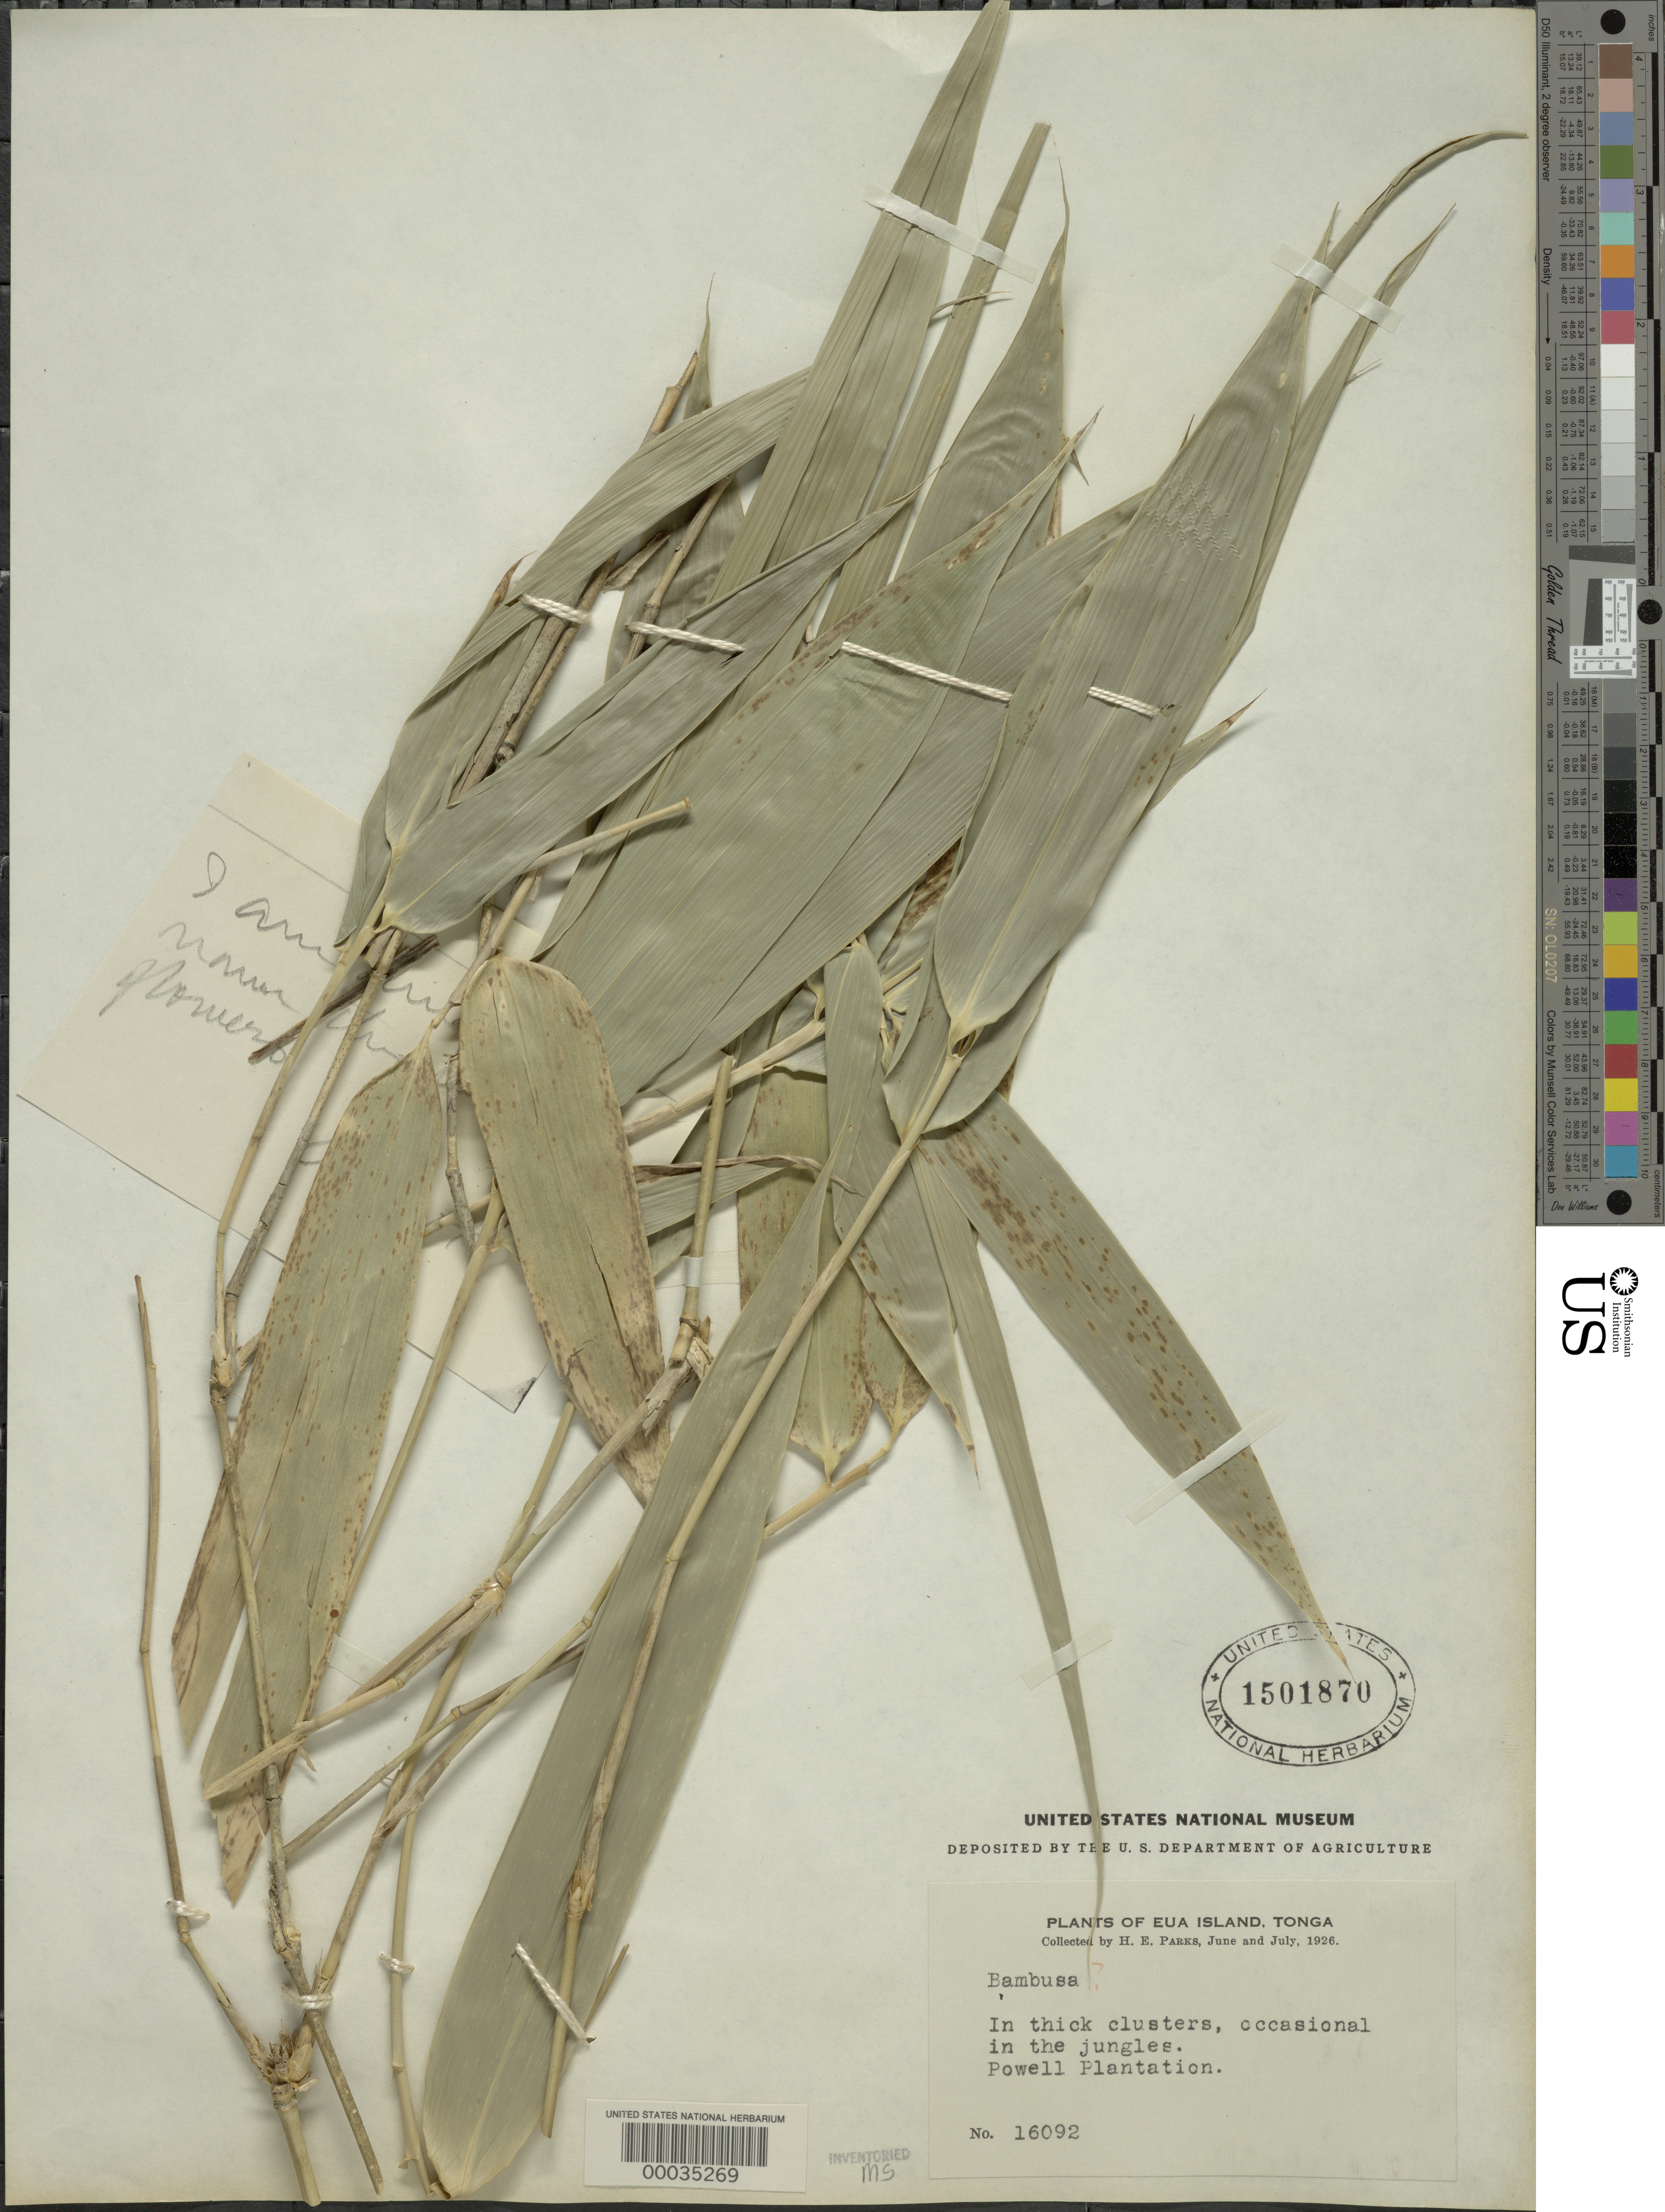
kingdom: Plantae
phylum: Tracheophyta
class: Liliopsida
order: Poales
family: Poaceae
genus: Bambusa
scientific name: Bambusa sp.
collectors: H. E. Parks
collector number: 16092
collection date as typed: Jun 1926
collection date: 1926-06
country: Tonga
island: Eua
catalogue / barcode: US 1501870